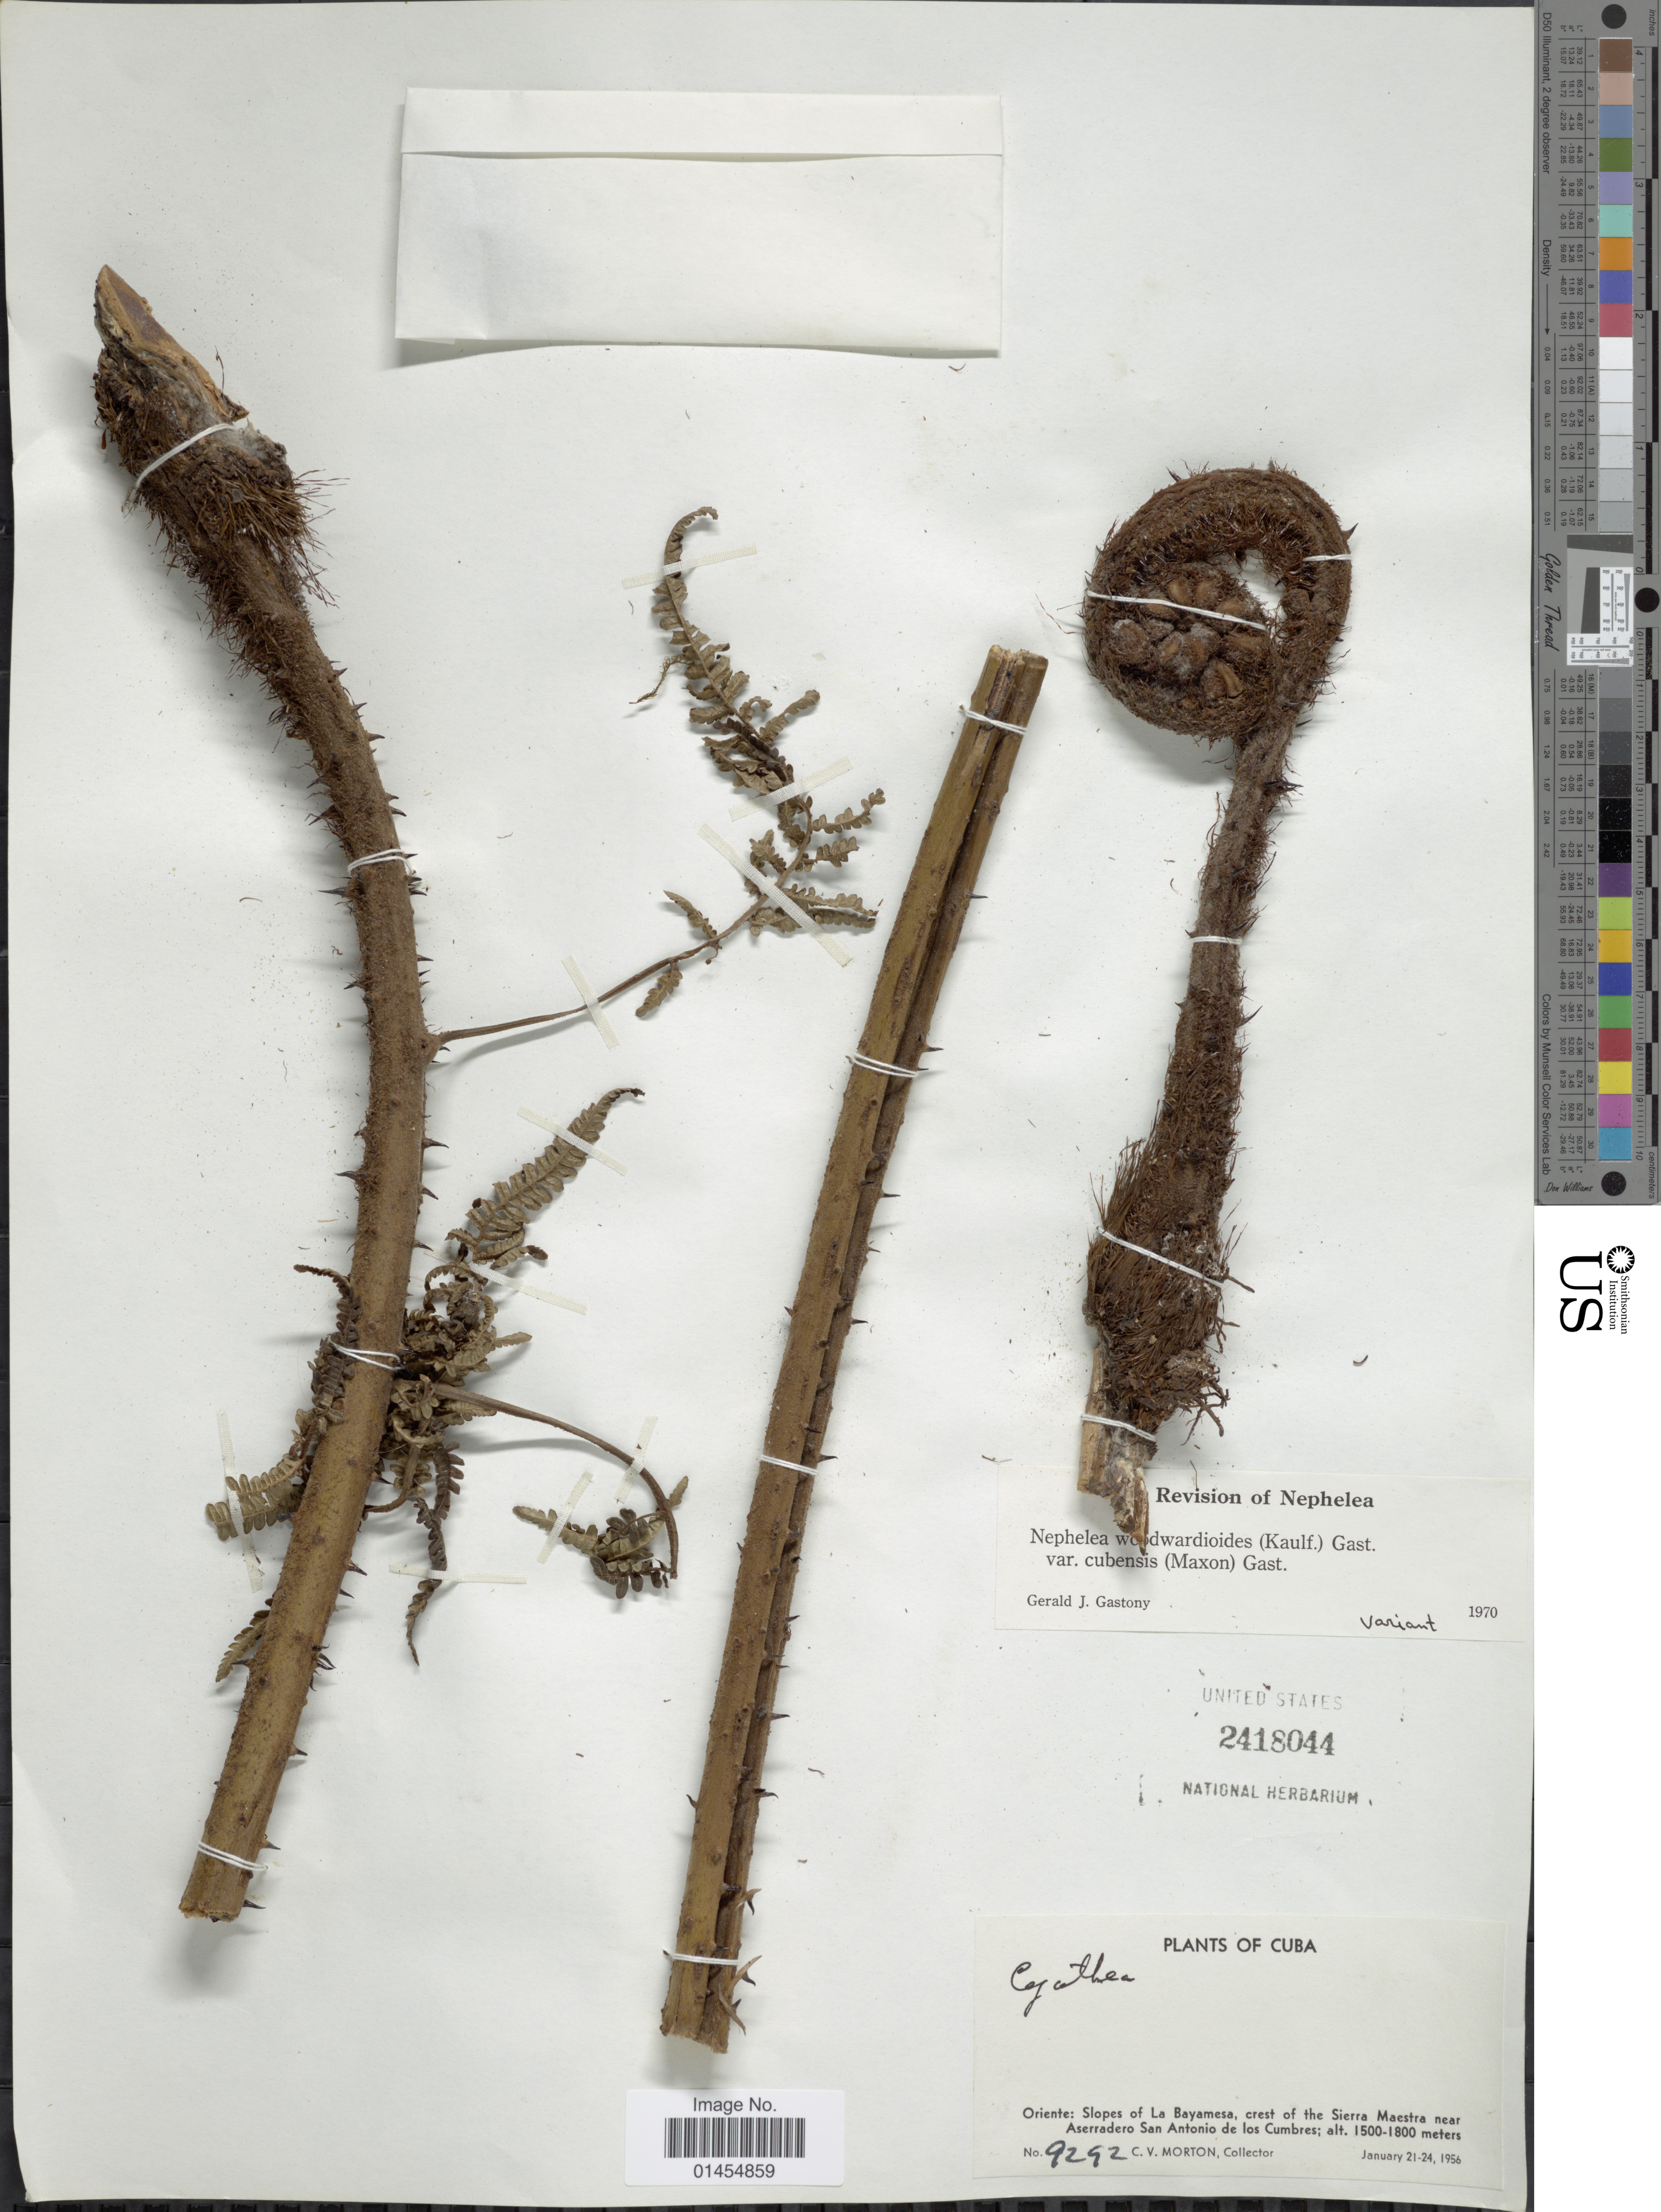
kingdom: Plantae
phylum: Tracheophyta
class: Polypodiopsida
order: Cyatheales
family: Cyatheaceae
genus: Alsophila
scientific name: Alsophila woodwardioides var. cubensis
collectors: C. V. Morton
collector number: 9292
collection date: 1956-01-21/1956-01-24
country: Cuba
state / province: Oriente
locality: Slopes of La Bayamesa, crest of the Sierra Maestra near Aserradero San Antonio de los Cumbres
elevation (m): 1500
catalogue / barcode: US 2418044